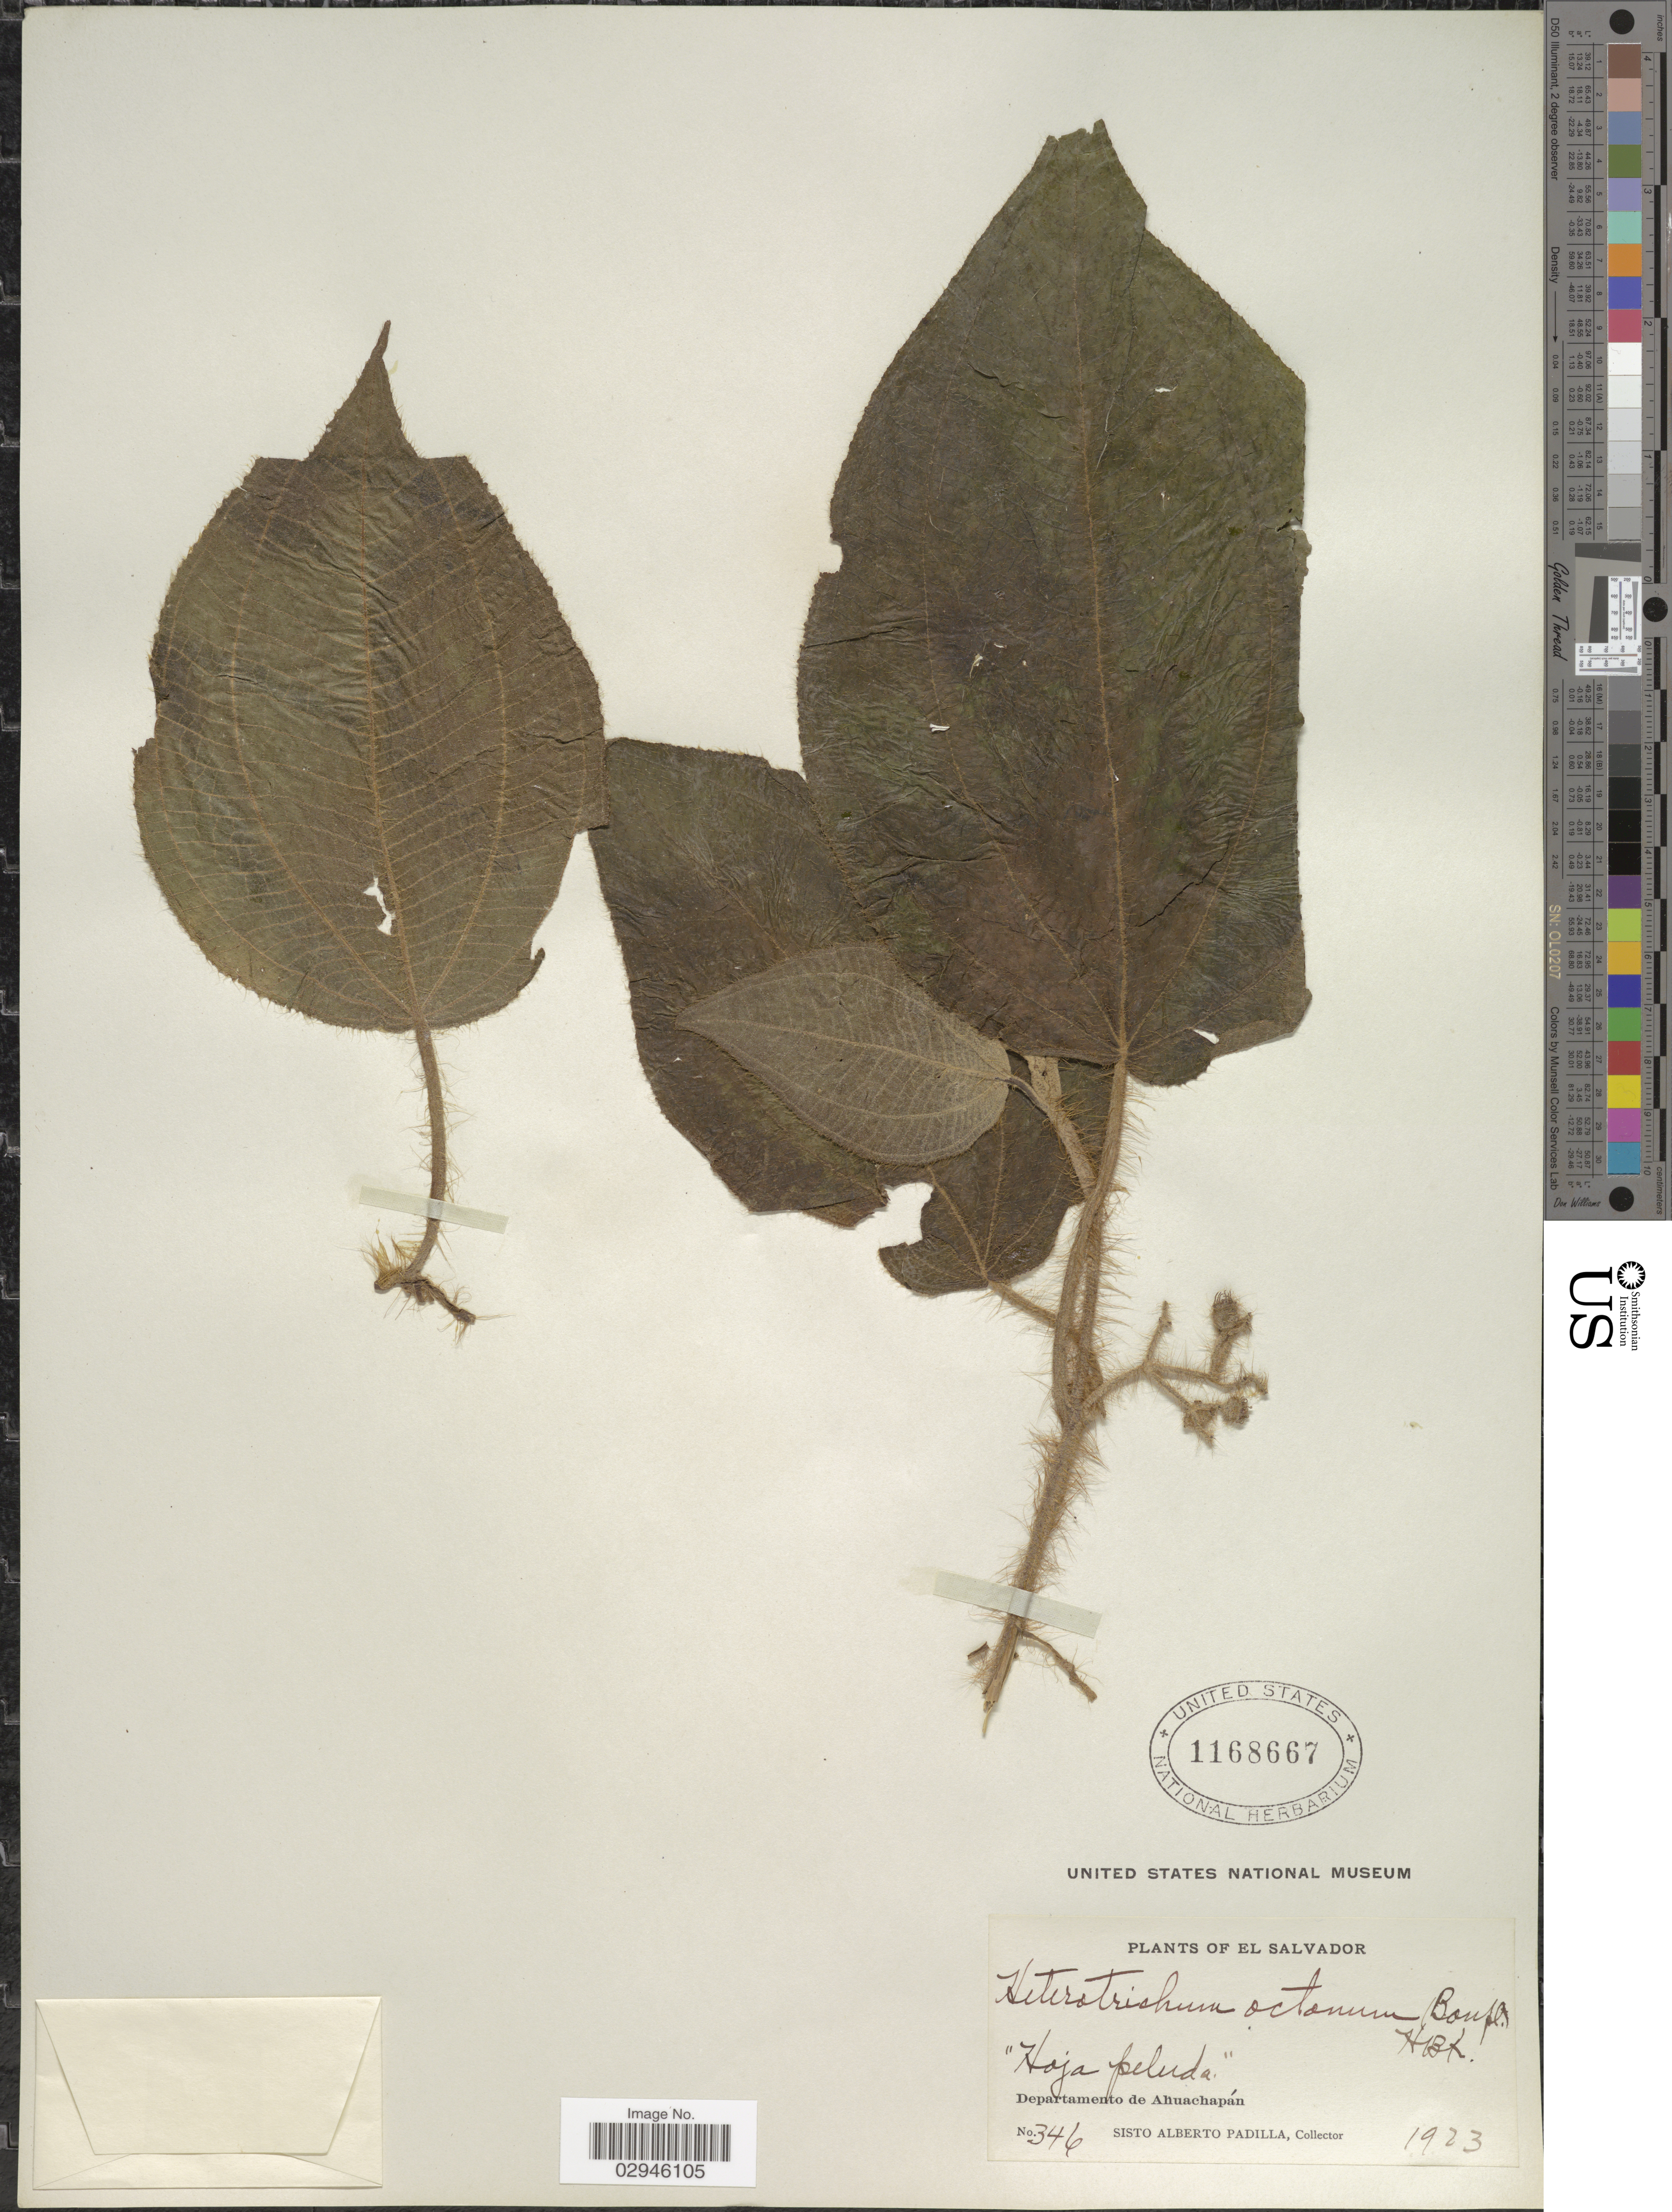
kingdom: Plantae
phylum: Tracheophyta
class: Magnoliopsida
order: Myrtales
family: Melastomataceae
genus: Heterotrichum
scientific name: Heterotrichum octonum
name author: (Bonpl.) DC.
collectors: S. A. Padilla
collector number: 346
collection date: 1923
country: El Salvador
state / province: Ahuachapan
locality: Departamento de Ahuachapán.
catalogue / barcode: US 1168667